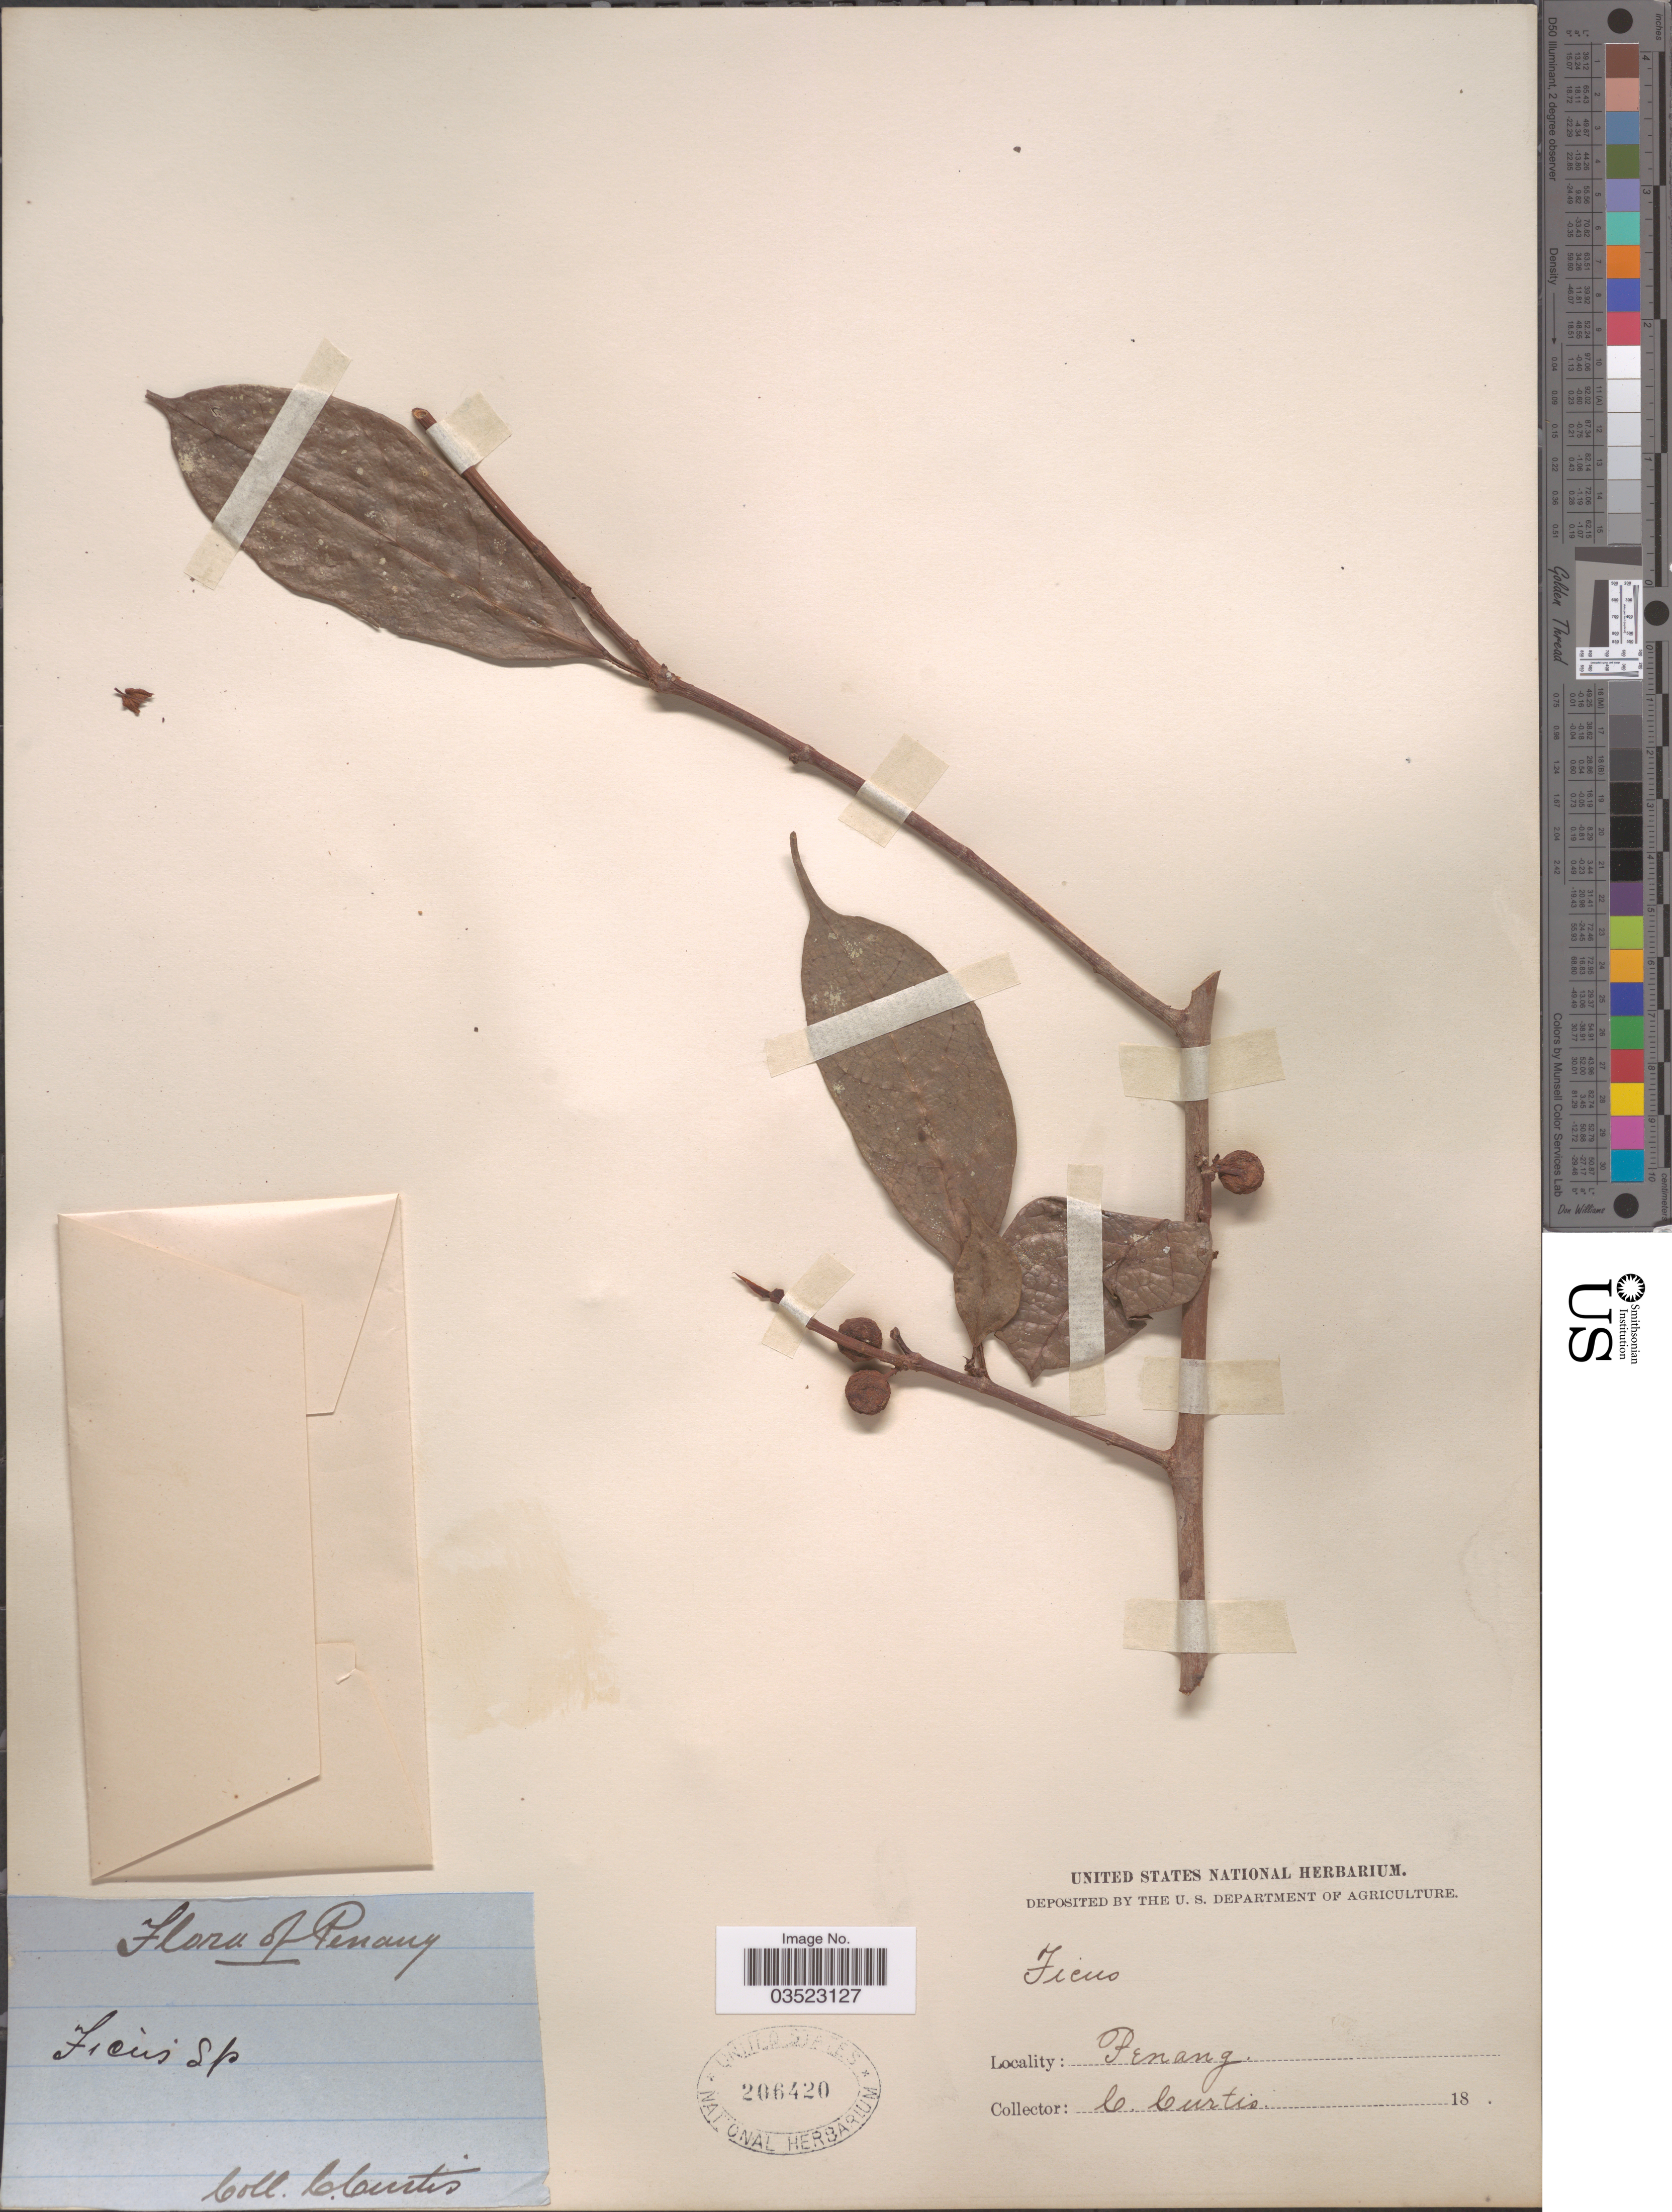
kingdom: Plantae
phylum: Tracheophyta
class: Magnoliopsida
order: Rosales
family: Moraceae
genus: Ficus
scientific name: Ficus sp.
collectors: C. Curtis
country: Malaysia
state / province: Pinang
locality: Penang.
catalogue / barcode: US 206420